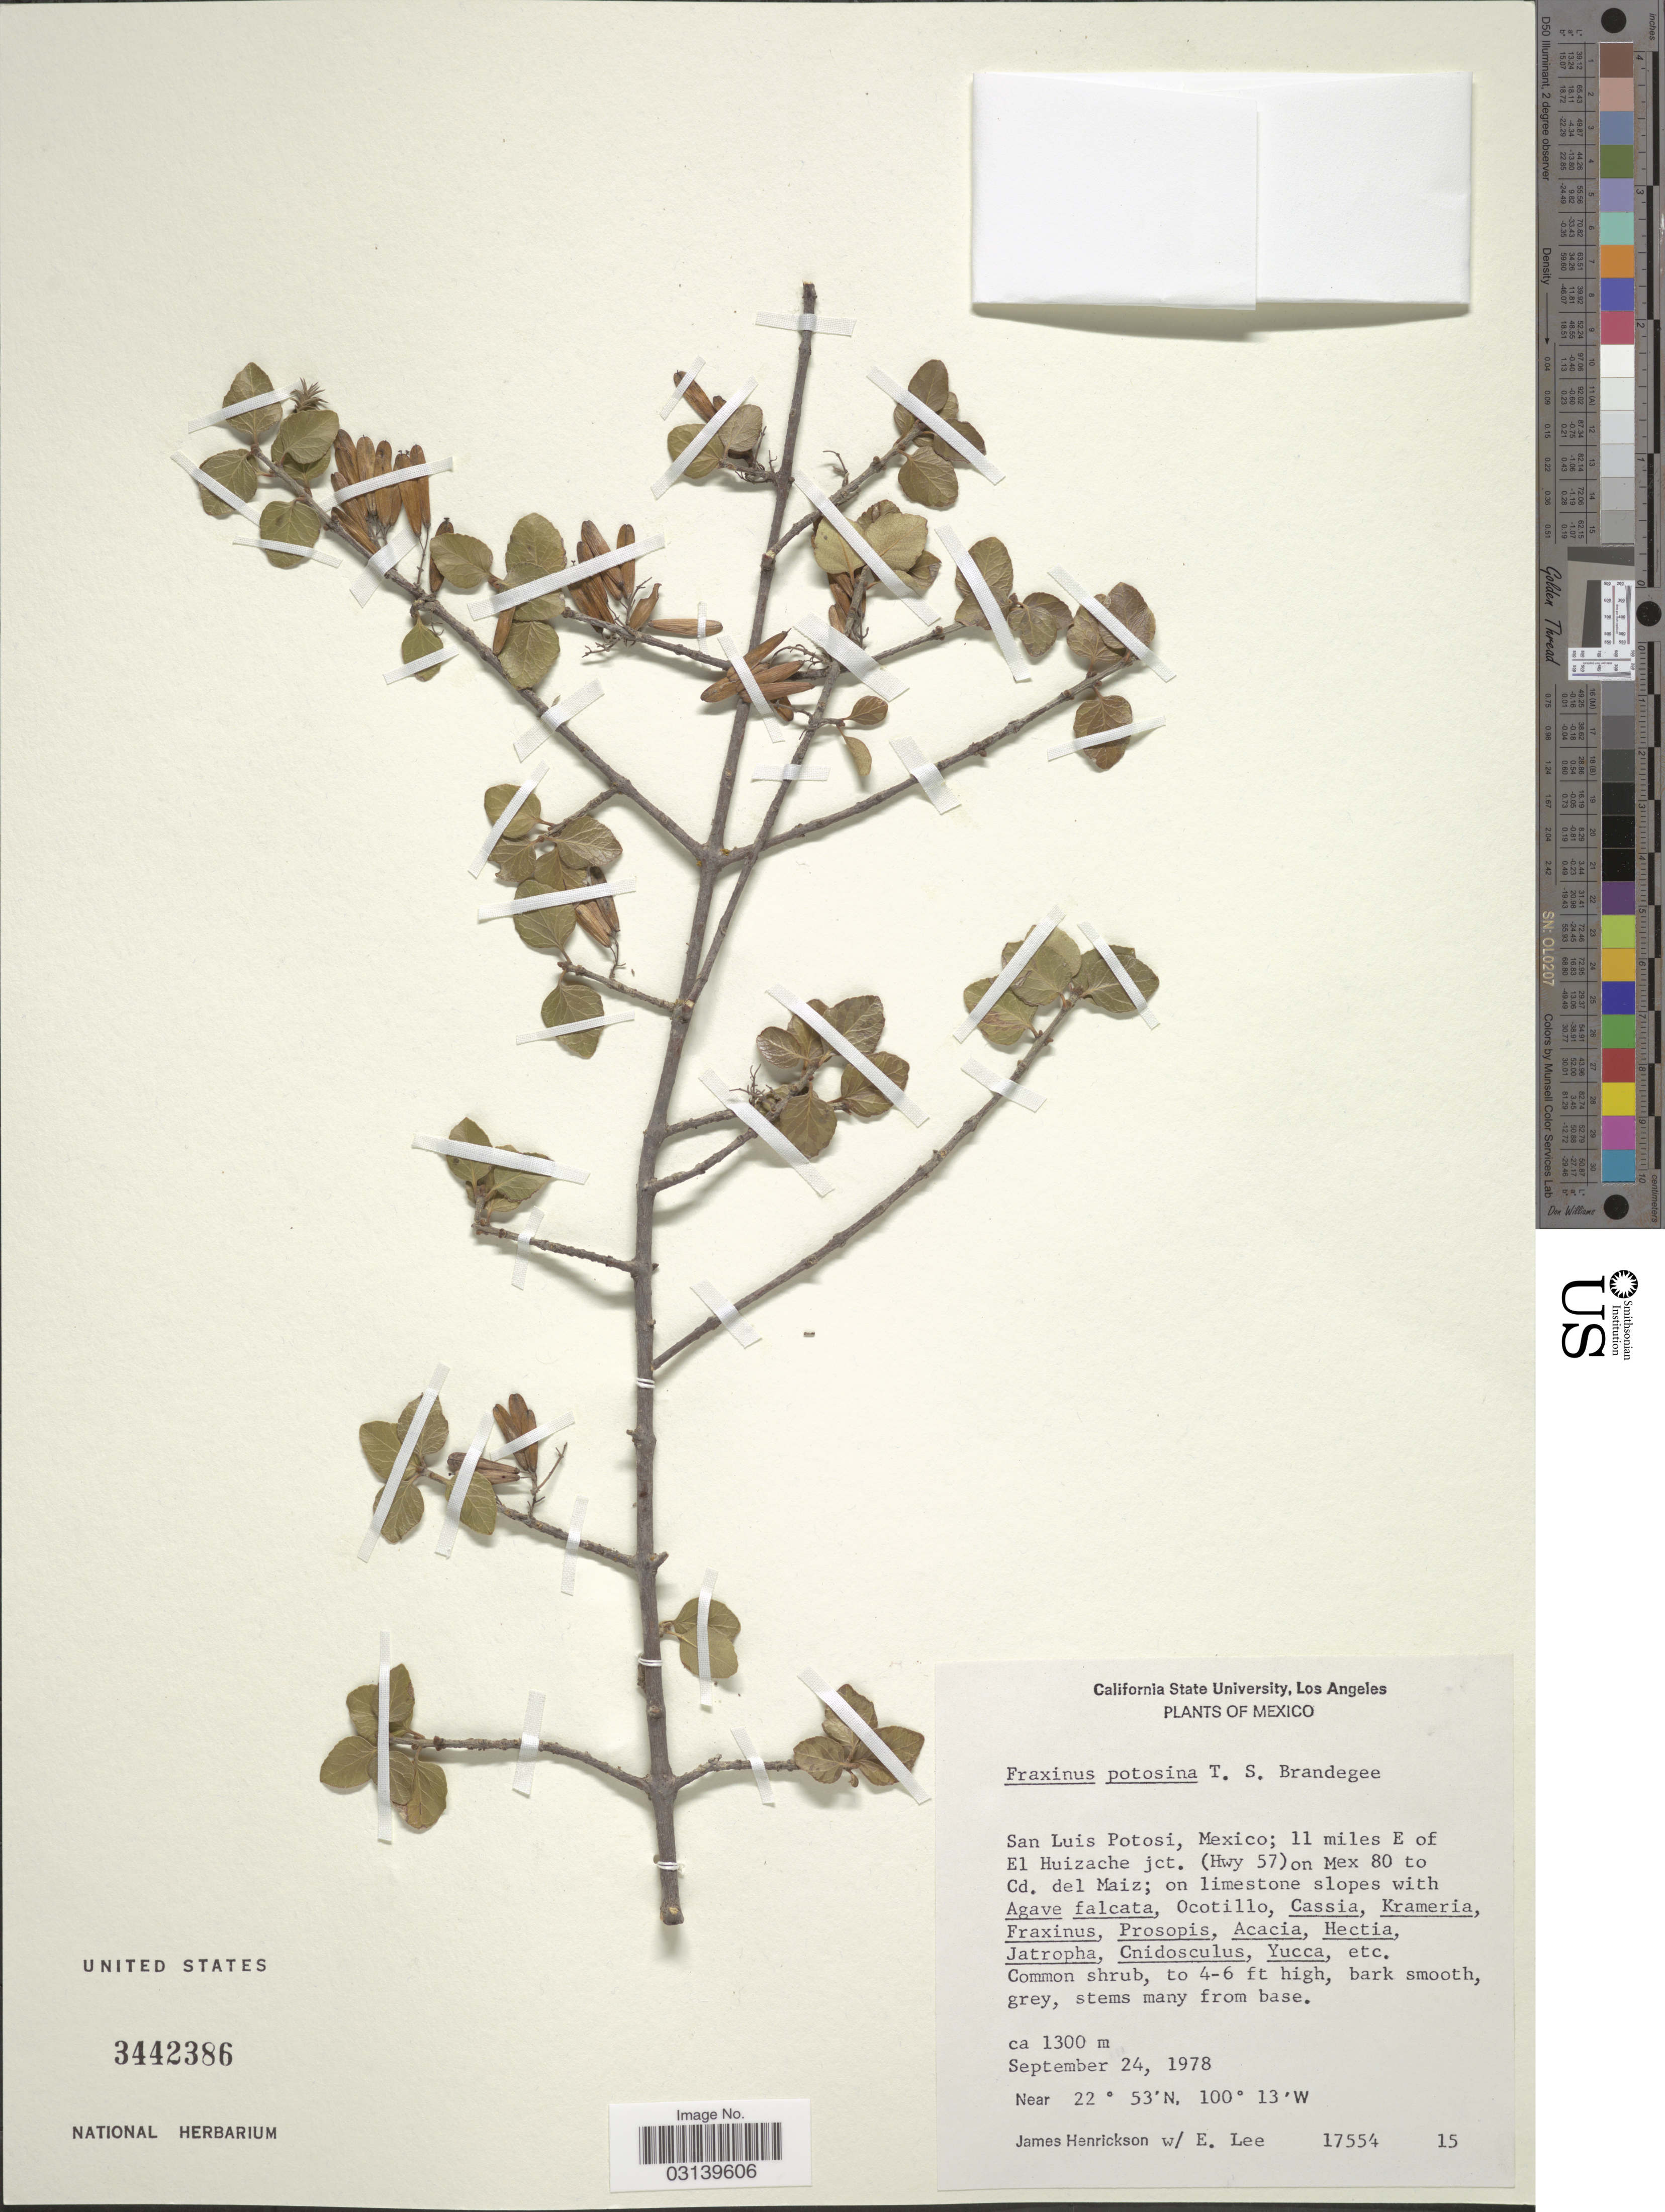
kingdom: Plantae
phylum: Tracheophyta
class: Magnoliopsida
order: Lamiales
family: Oleaceae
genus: Fraxinus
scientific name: Fraxinus potosina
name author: Brandegee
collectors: J. Henrickson & E. Lee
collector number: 17554/ 15?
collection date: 1978-09-24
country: Mexico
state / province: San Luis Potosí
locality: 11 miles E of El Huizache jct. (Hwy 57) on Mex 80 to Cd. del Maiz.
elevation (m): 1300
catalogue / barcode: US 3442386